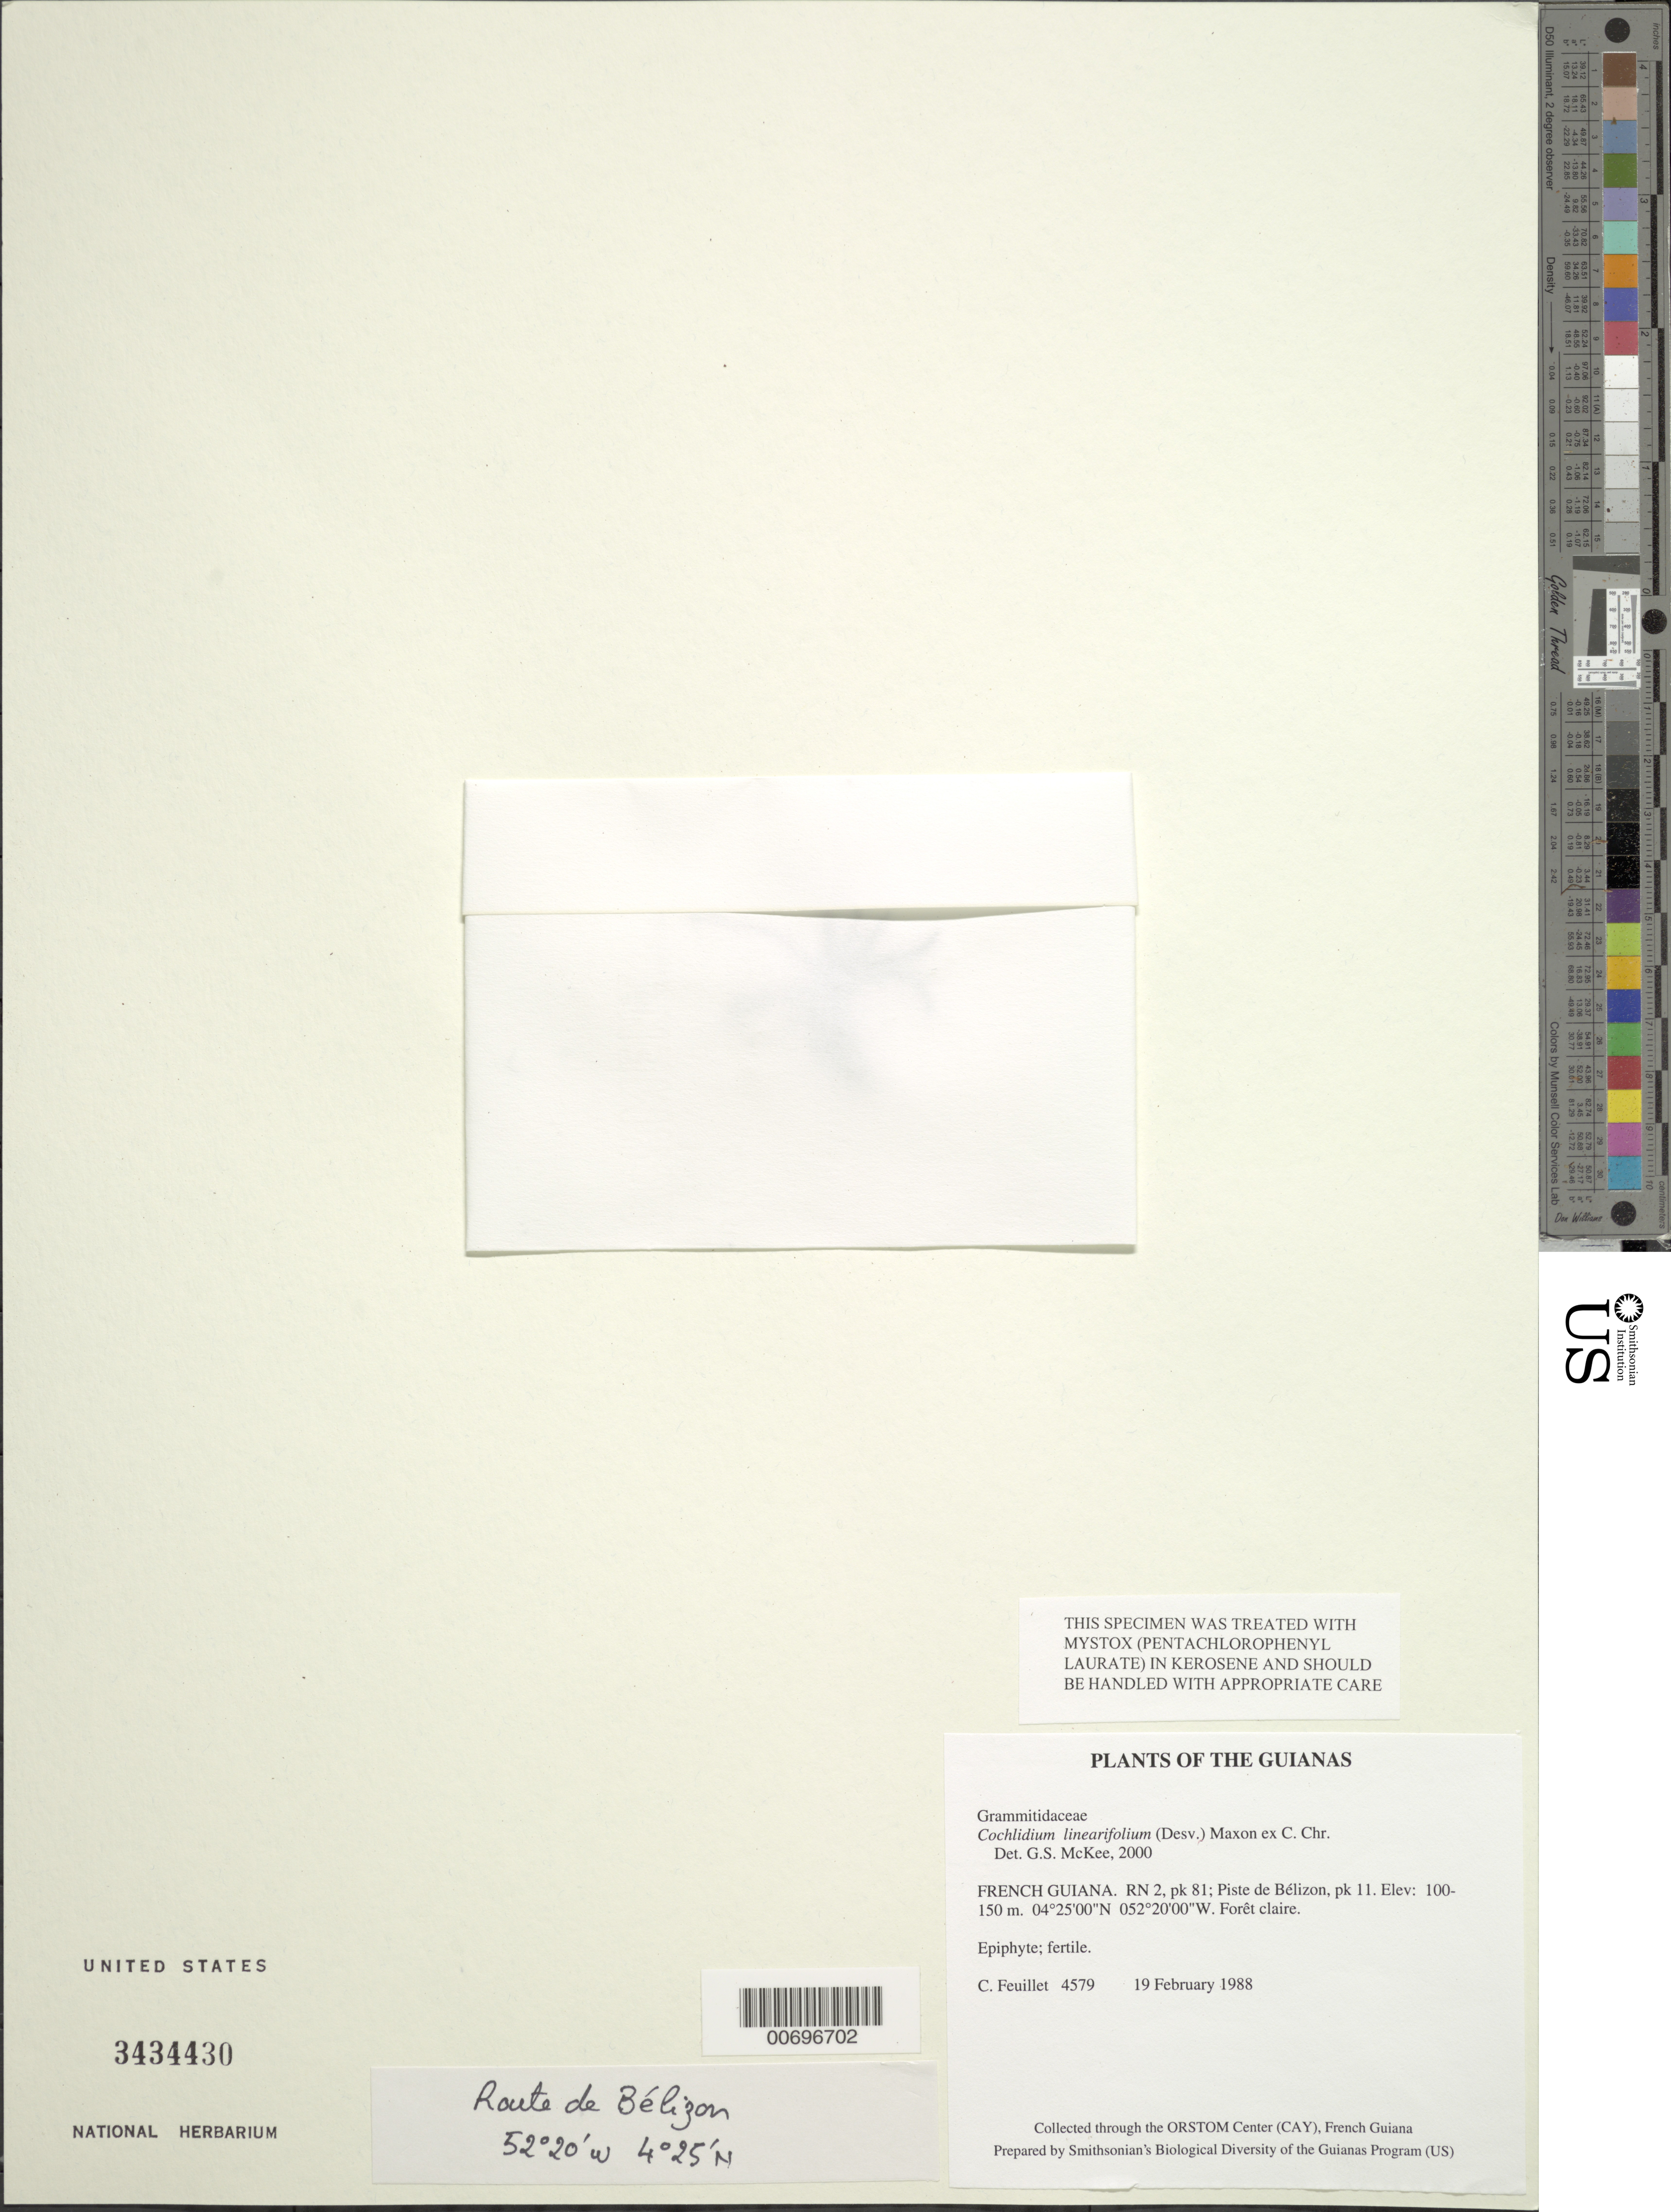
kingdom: Plantae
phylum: Tracheophyta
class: Polypodiopsida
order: Polypodiales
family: Polypodiaceae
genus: Cochlidium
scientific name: Cochlidium linearifolium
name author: (Desv.) Maxon ex C. Chr.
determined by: McKee, G. S., (US), NMNH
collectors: C. Feuillet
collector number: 4579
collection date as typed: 19 Feb 1988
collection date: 1988-02-19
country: French Guiana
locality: RN 2, pk 81; Piste de Bélizon, pk 11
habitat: Forêt claire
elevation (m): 100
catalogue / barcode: US 3434430